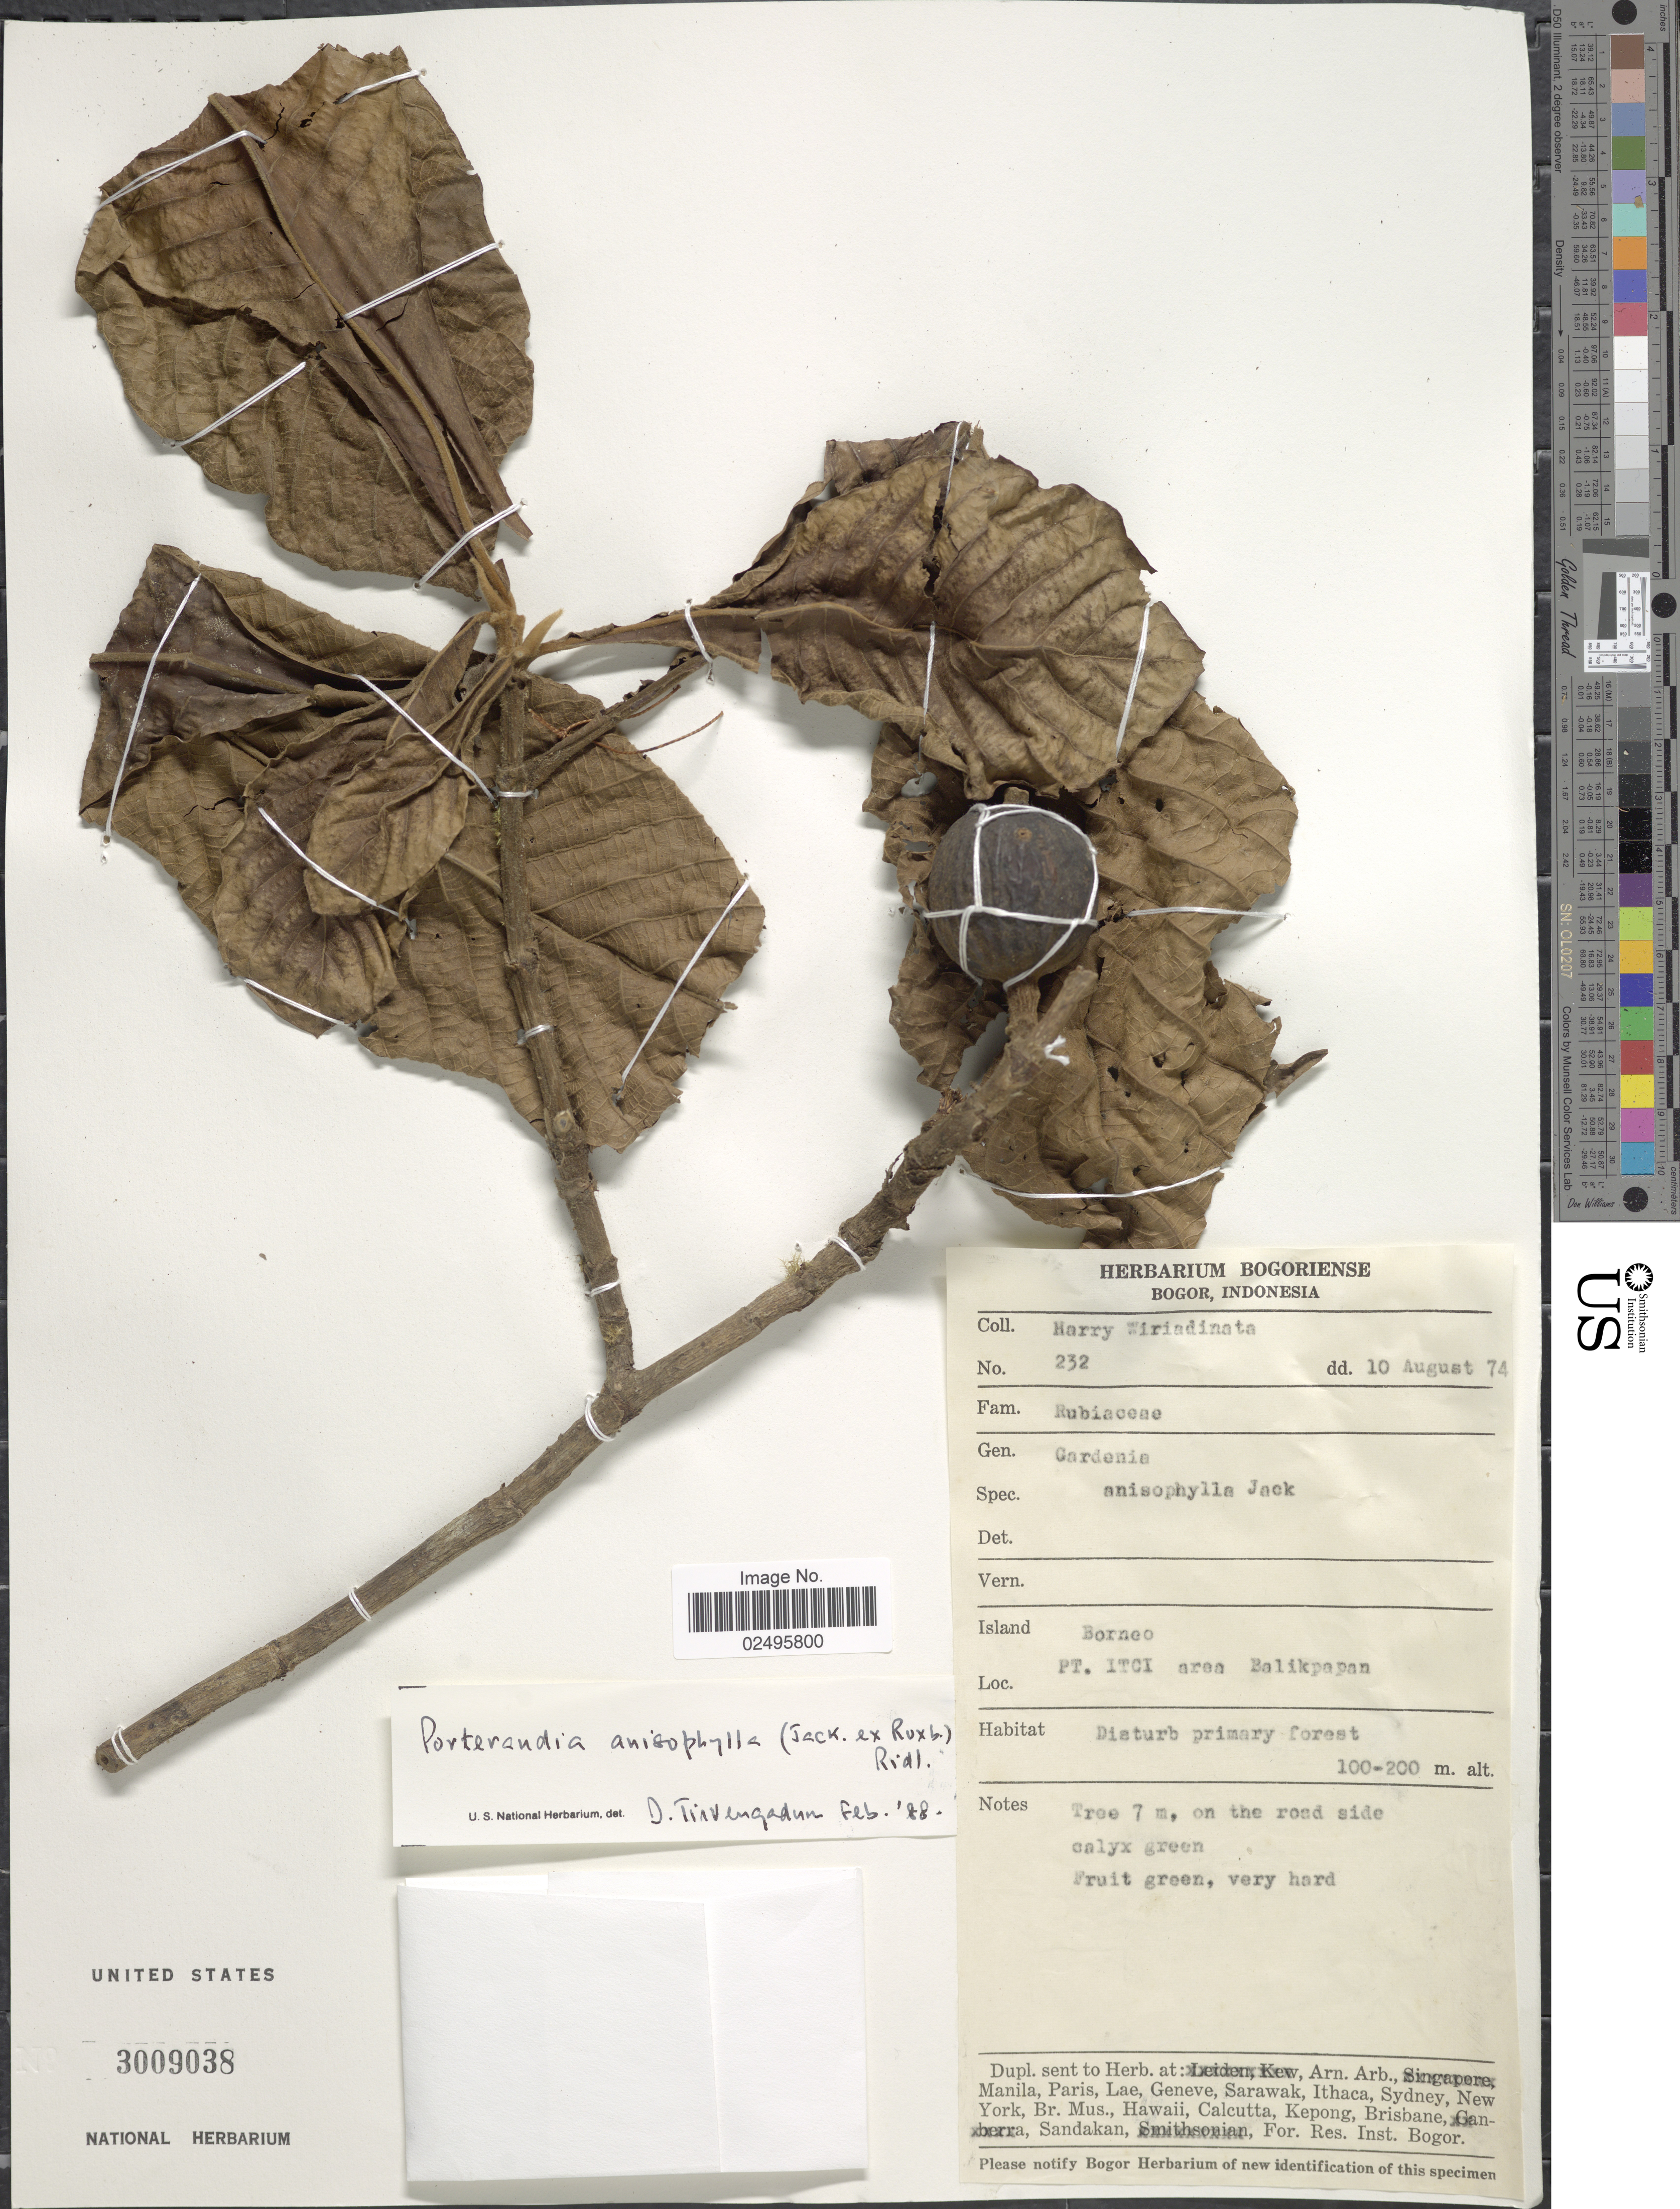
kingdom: Plantae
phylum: Tracheophyta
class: Magnoliopsida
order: Gentianales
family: Rubiaceae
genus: Porterandia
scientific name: Porterandia anisophylla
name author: (Jack ex Roxb.) Ridl.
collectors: H. Wiriadinata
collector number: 232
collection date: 1974-08-10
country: Indonesia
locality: Island Borneo. PT. ITCI area Balikpapan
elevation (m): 100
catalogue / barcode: US 3009038